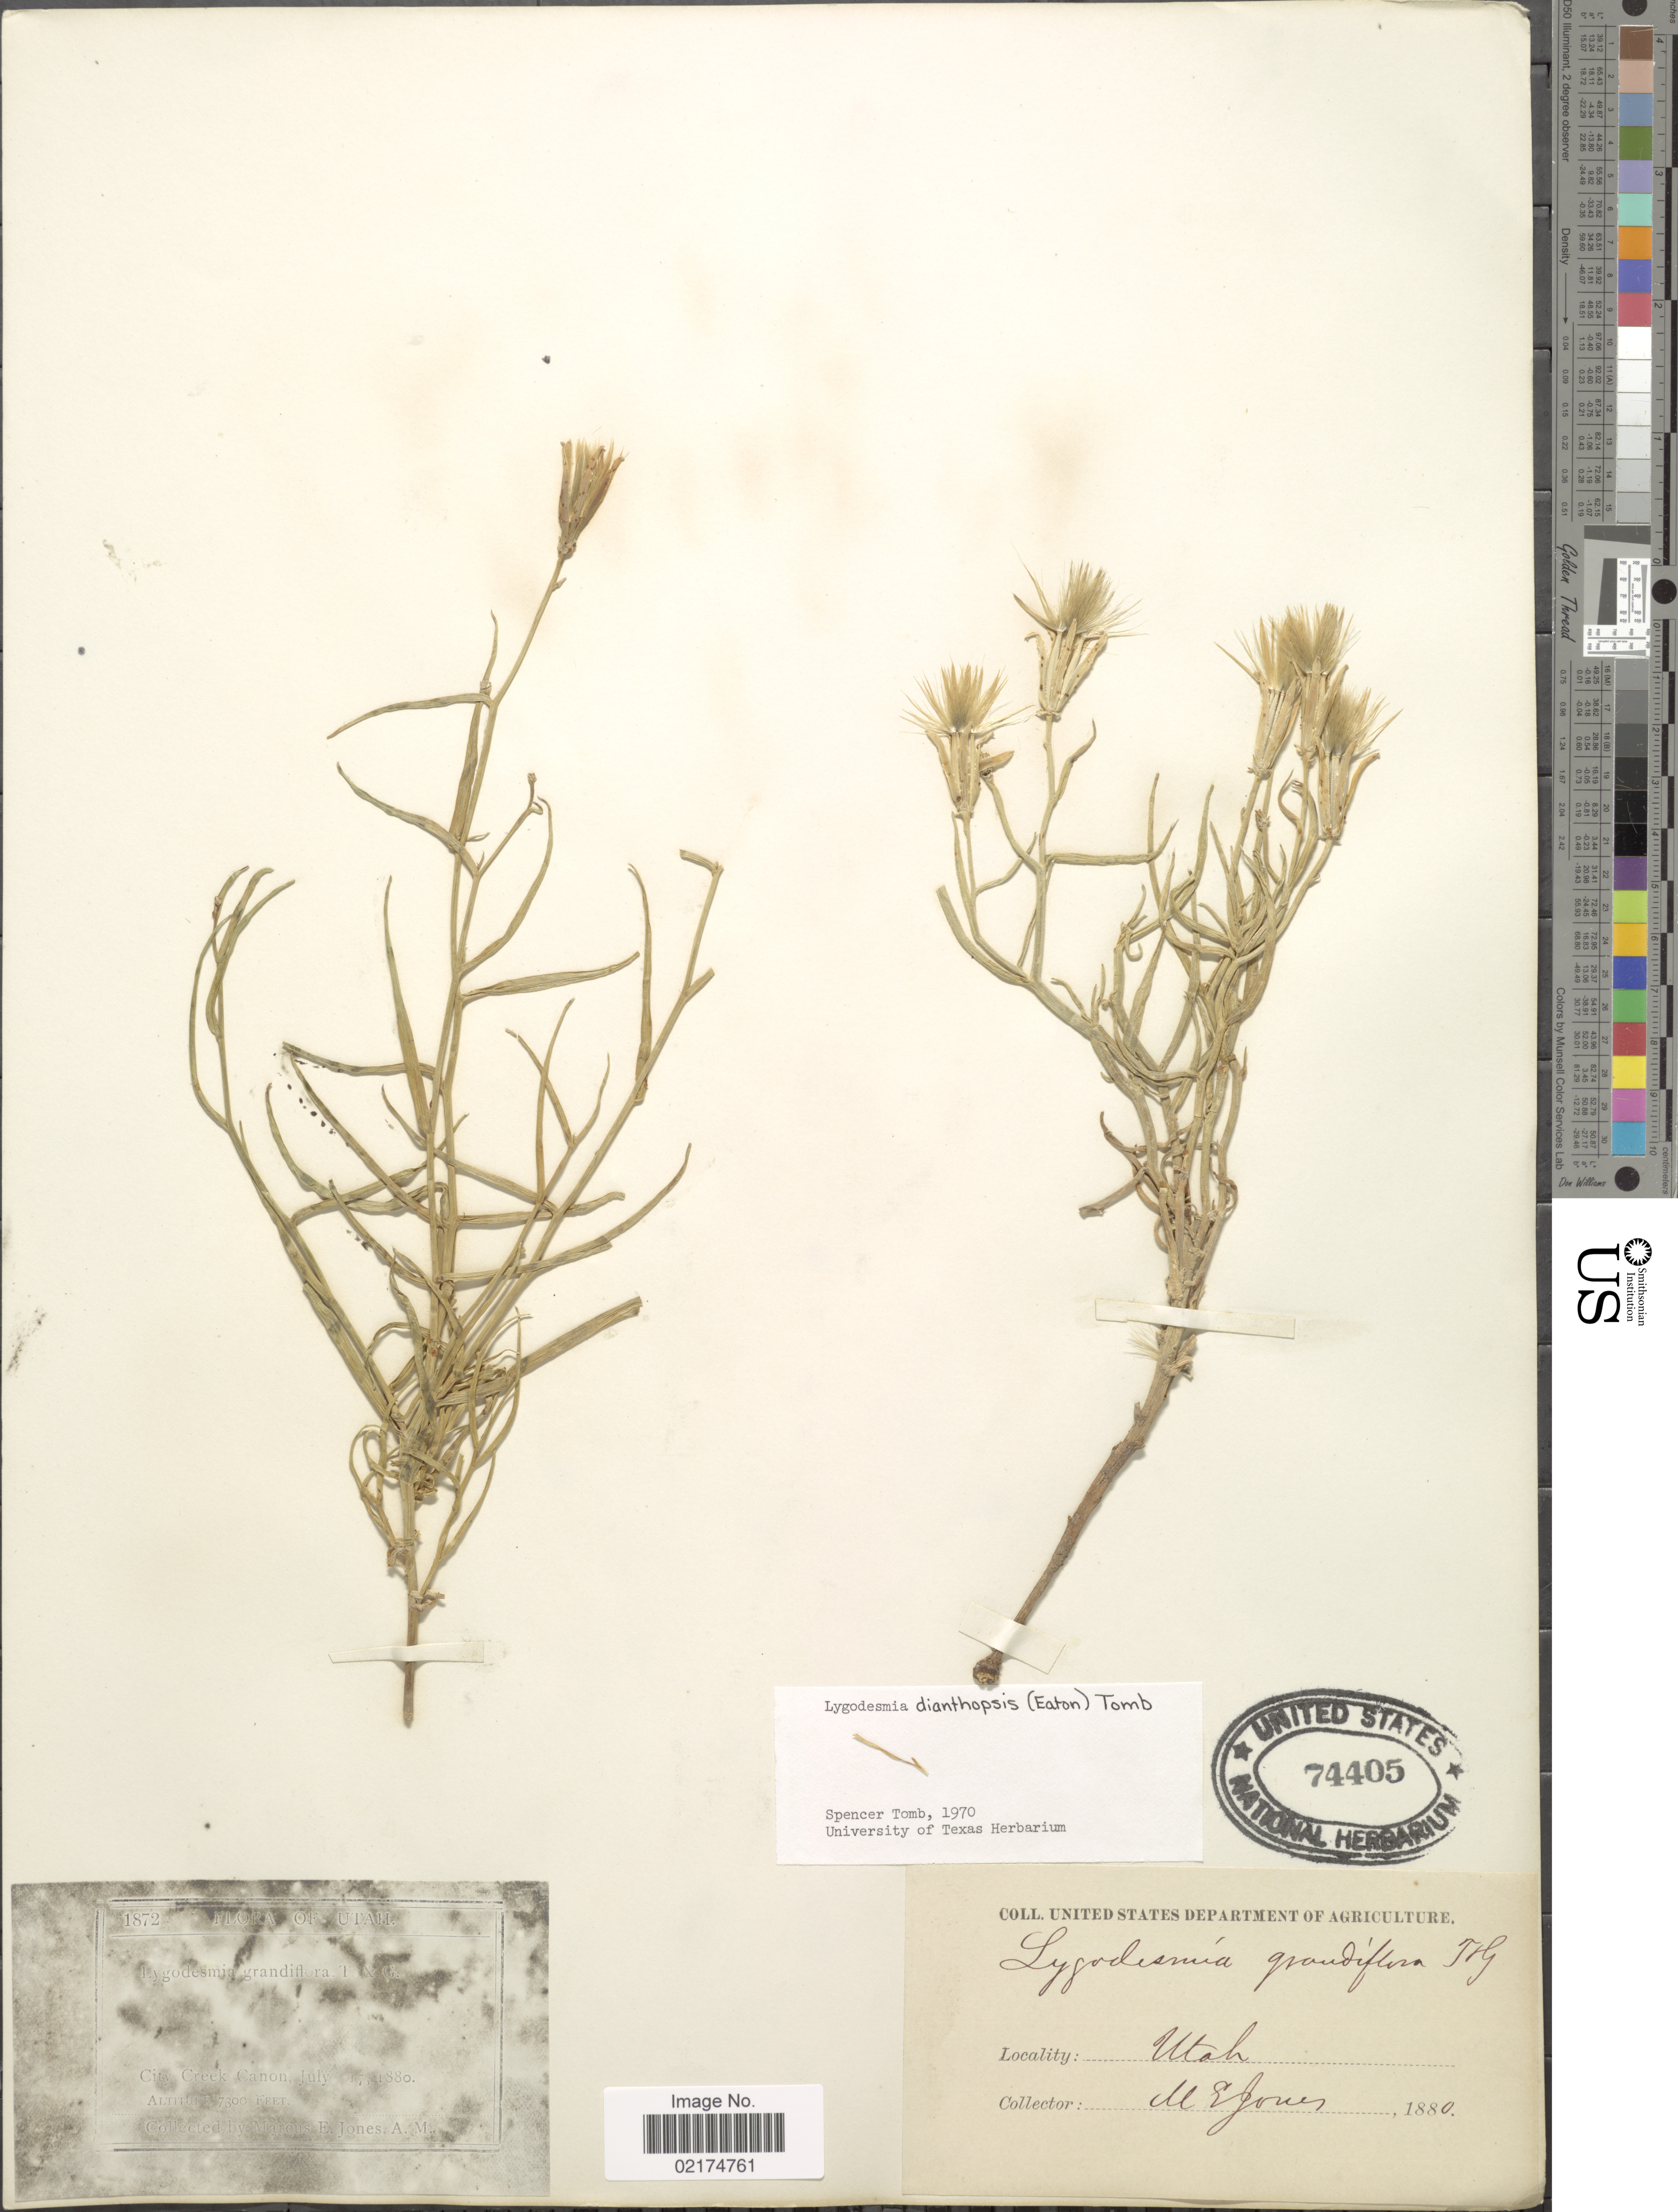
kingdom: Plantae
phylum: Tracheophyta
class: Magnoliopsida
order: Asterales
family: Asteraceae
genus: Lygodesmia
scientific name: Lygodesmia grandiflora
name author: Torr. & A. Gray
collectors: M. E. Jones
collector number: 1872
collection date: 1880-07-17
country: United States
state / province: Utah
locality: City Creek Canon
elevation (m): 2225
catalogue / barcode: US 74405